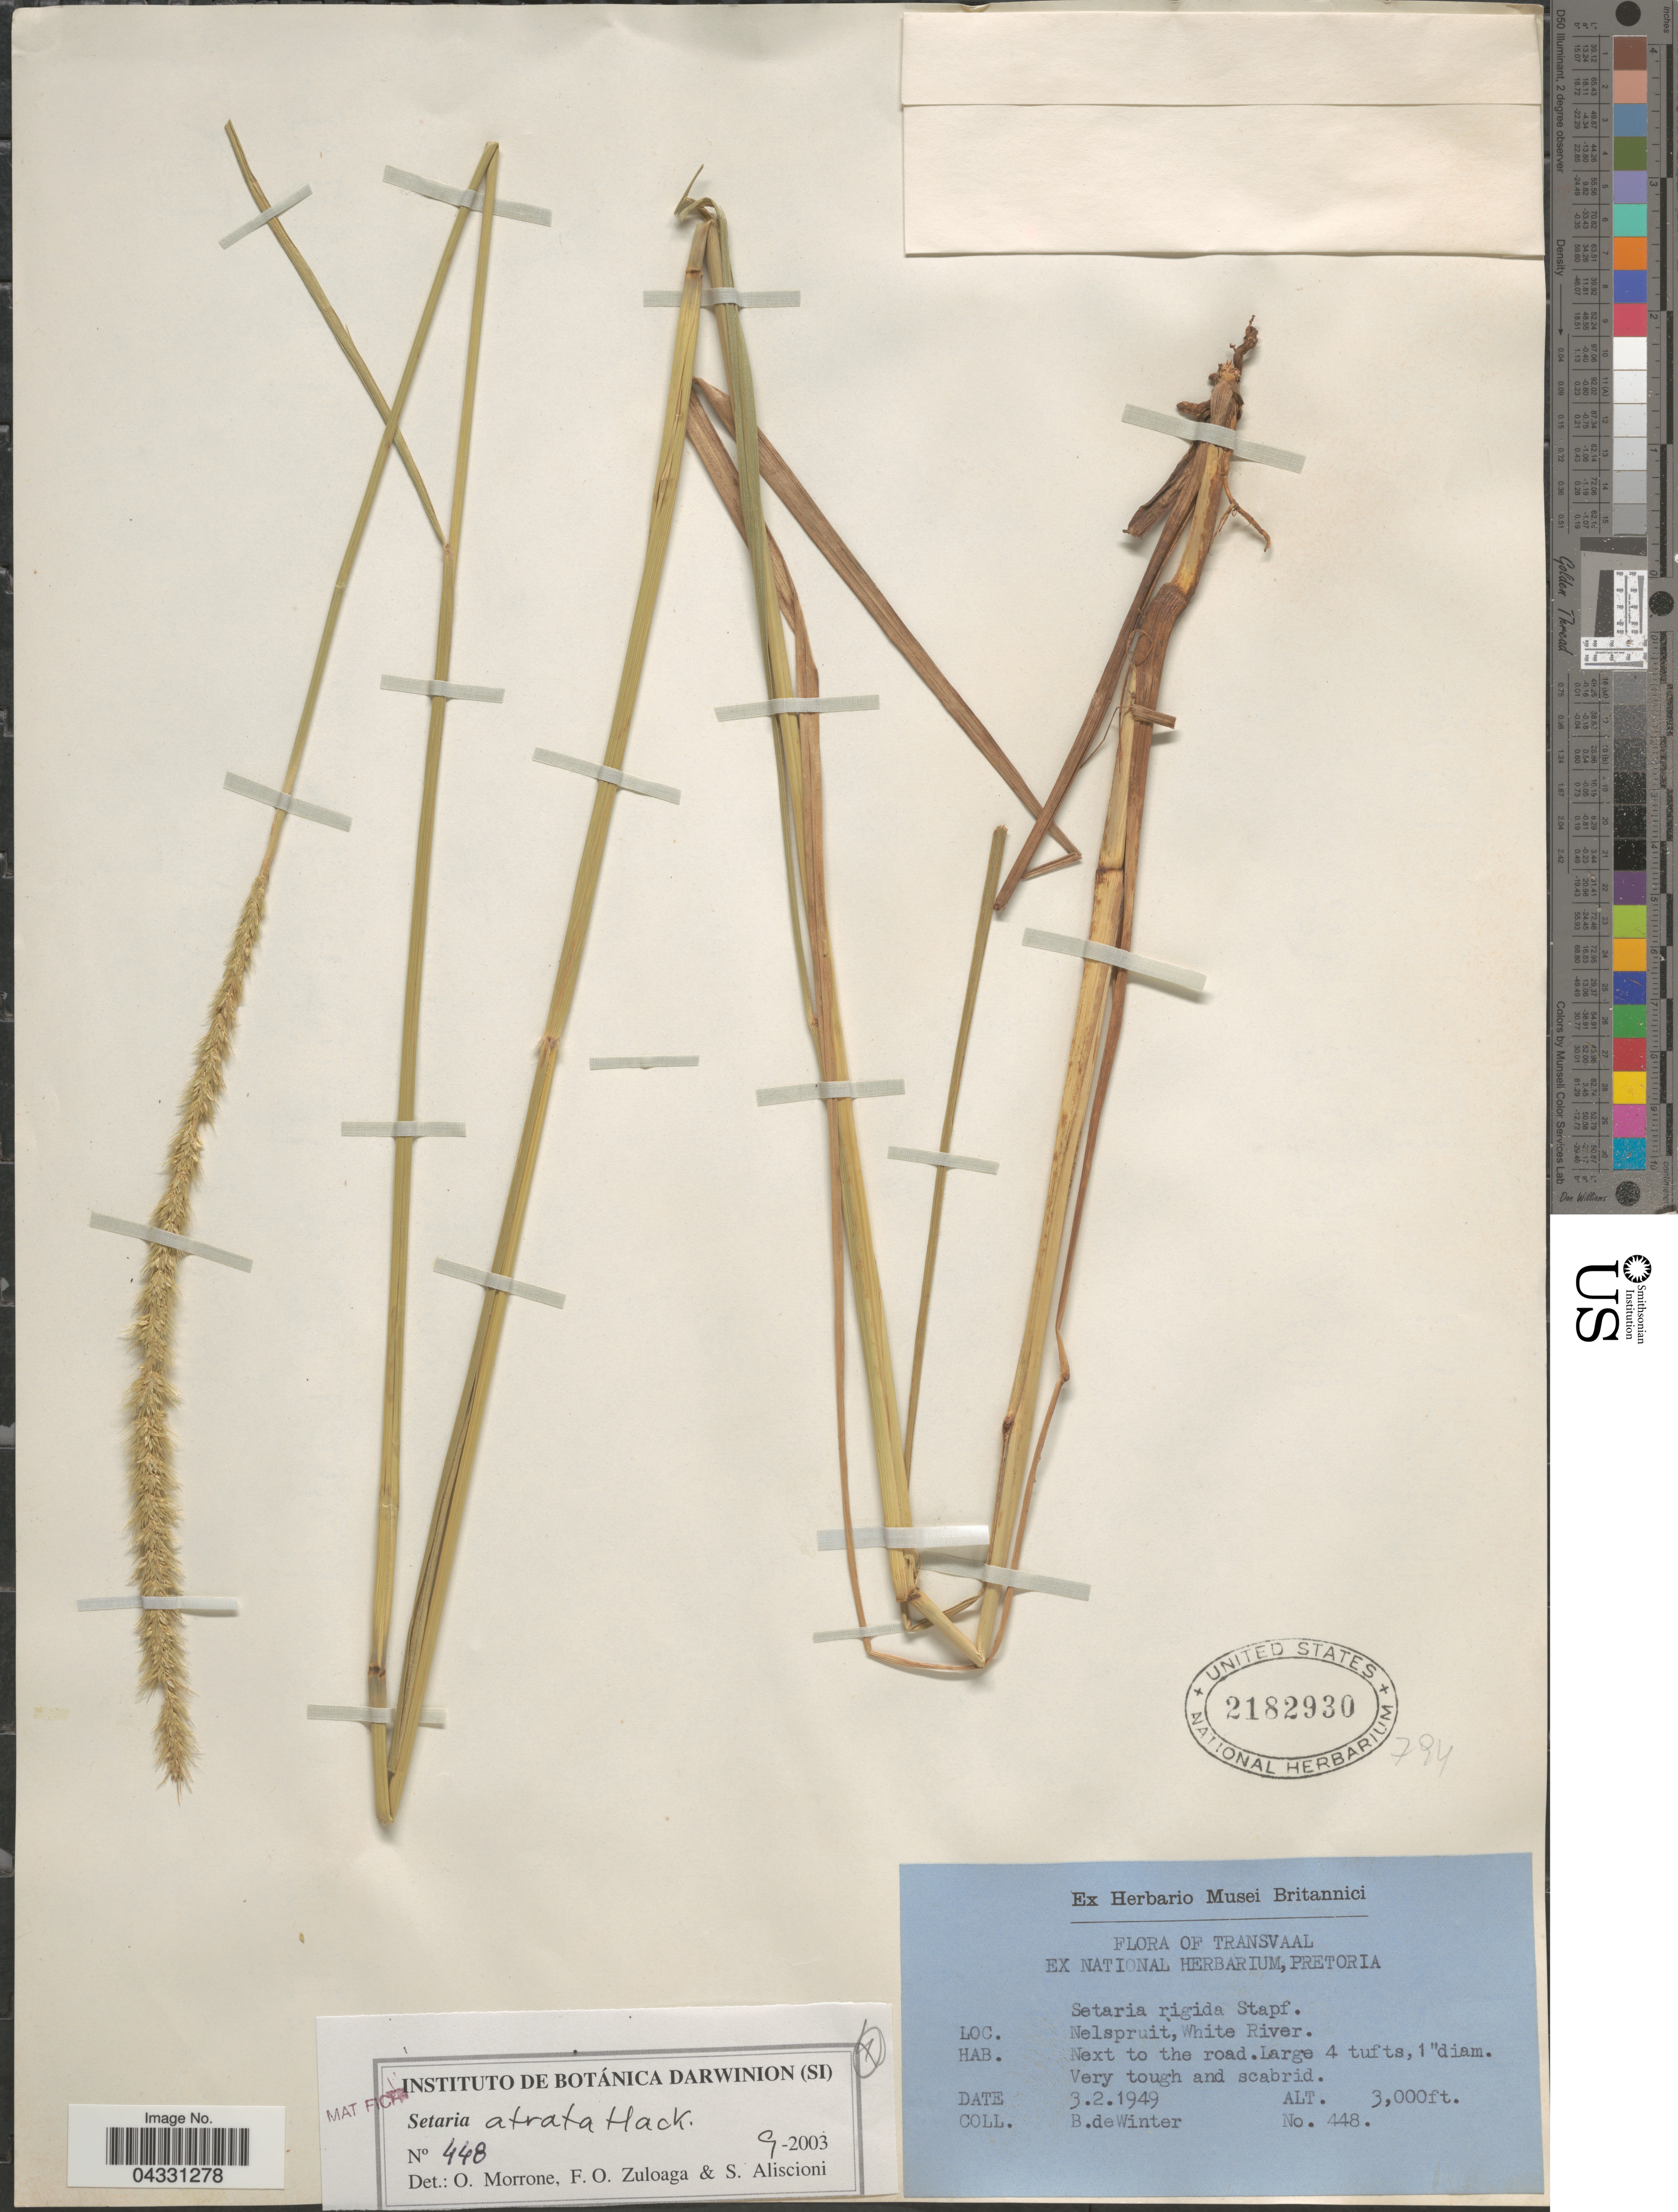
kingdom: Plantae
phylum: Tracheophyta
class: Liliopsida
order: Poales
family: Poaceae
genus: Setaria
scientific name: Setaria atrata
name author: Hack. ex Engl.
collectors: B. de Winter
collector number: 448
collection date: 1949-02-03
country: South Africa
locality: Transvaal. Nelspruit, White River. Next to the road.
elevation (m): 914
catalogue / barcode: US 2182930